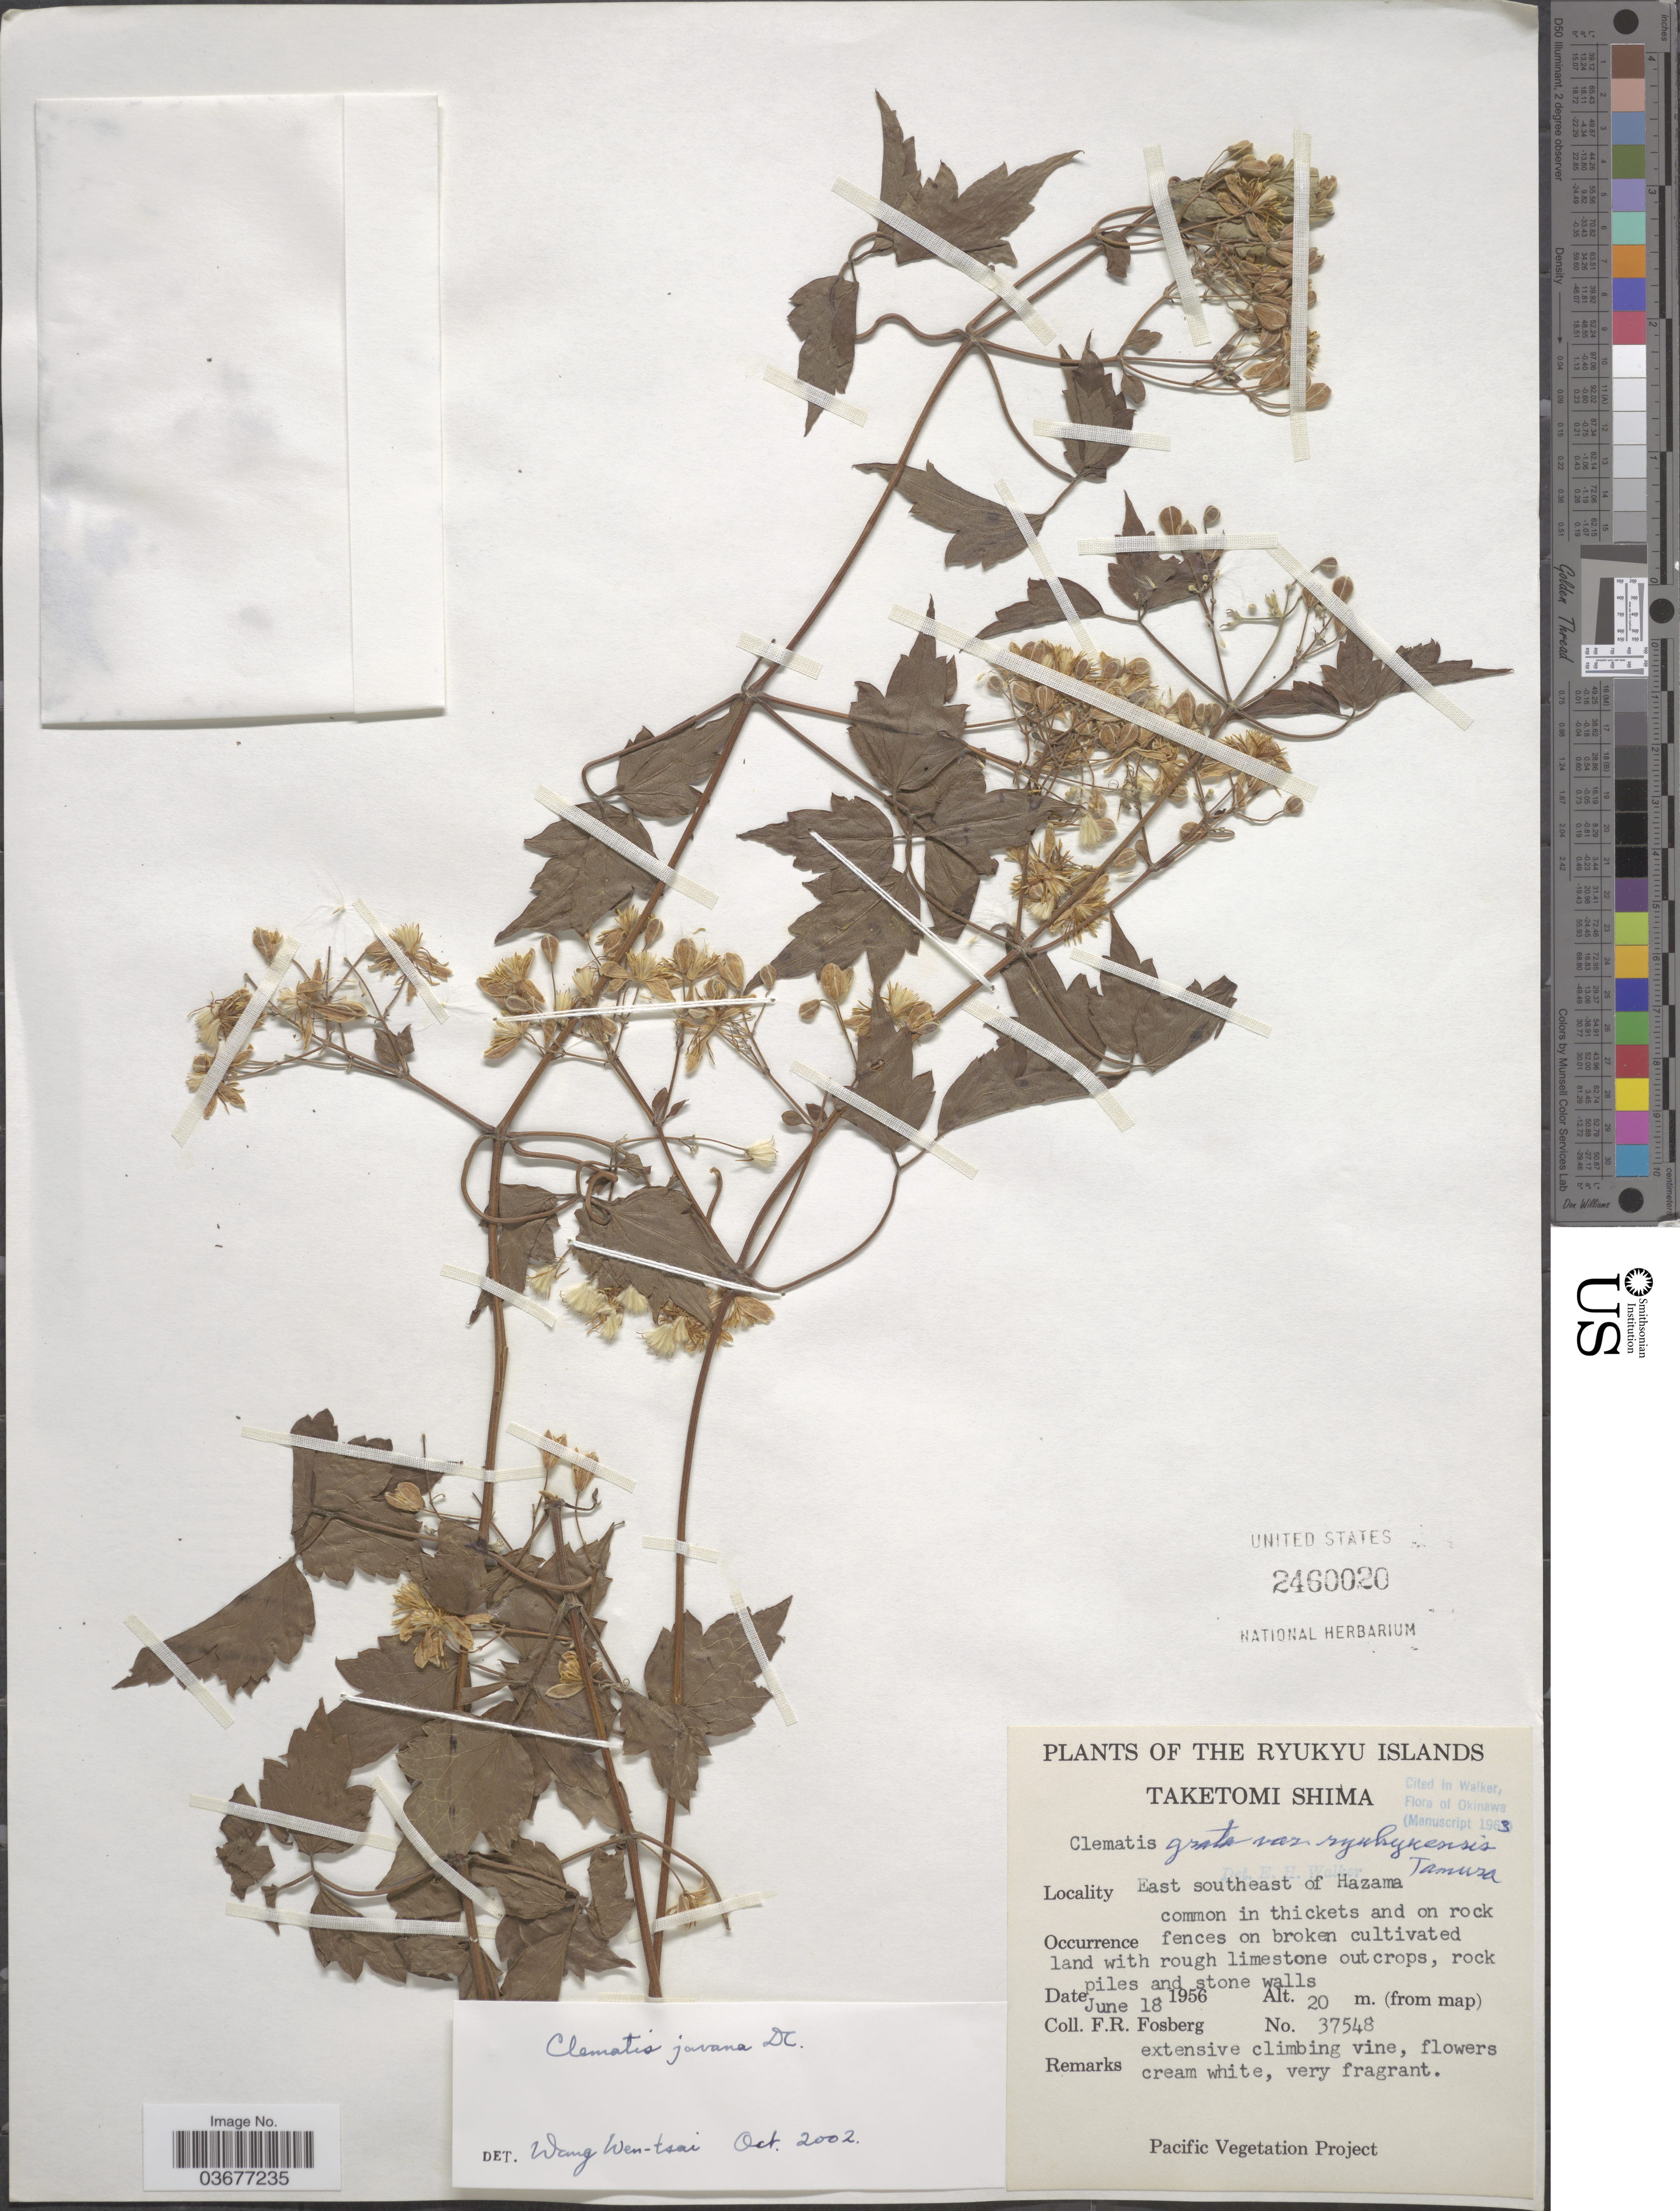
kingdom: Plantae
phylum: Tracheophyta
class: Magnoliopsida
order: Ranunculales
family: Ranunculaceae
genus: Clematis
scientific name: Clematis javana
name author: DC.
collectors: F. R. Fosberg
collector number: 37548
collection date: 1956-06-18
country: Japan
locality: The Ryukyu Islands. Taketomi Shima. East southeast of Hazama.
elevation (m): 20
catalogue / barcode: US 2460020